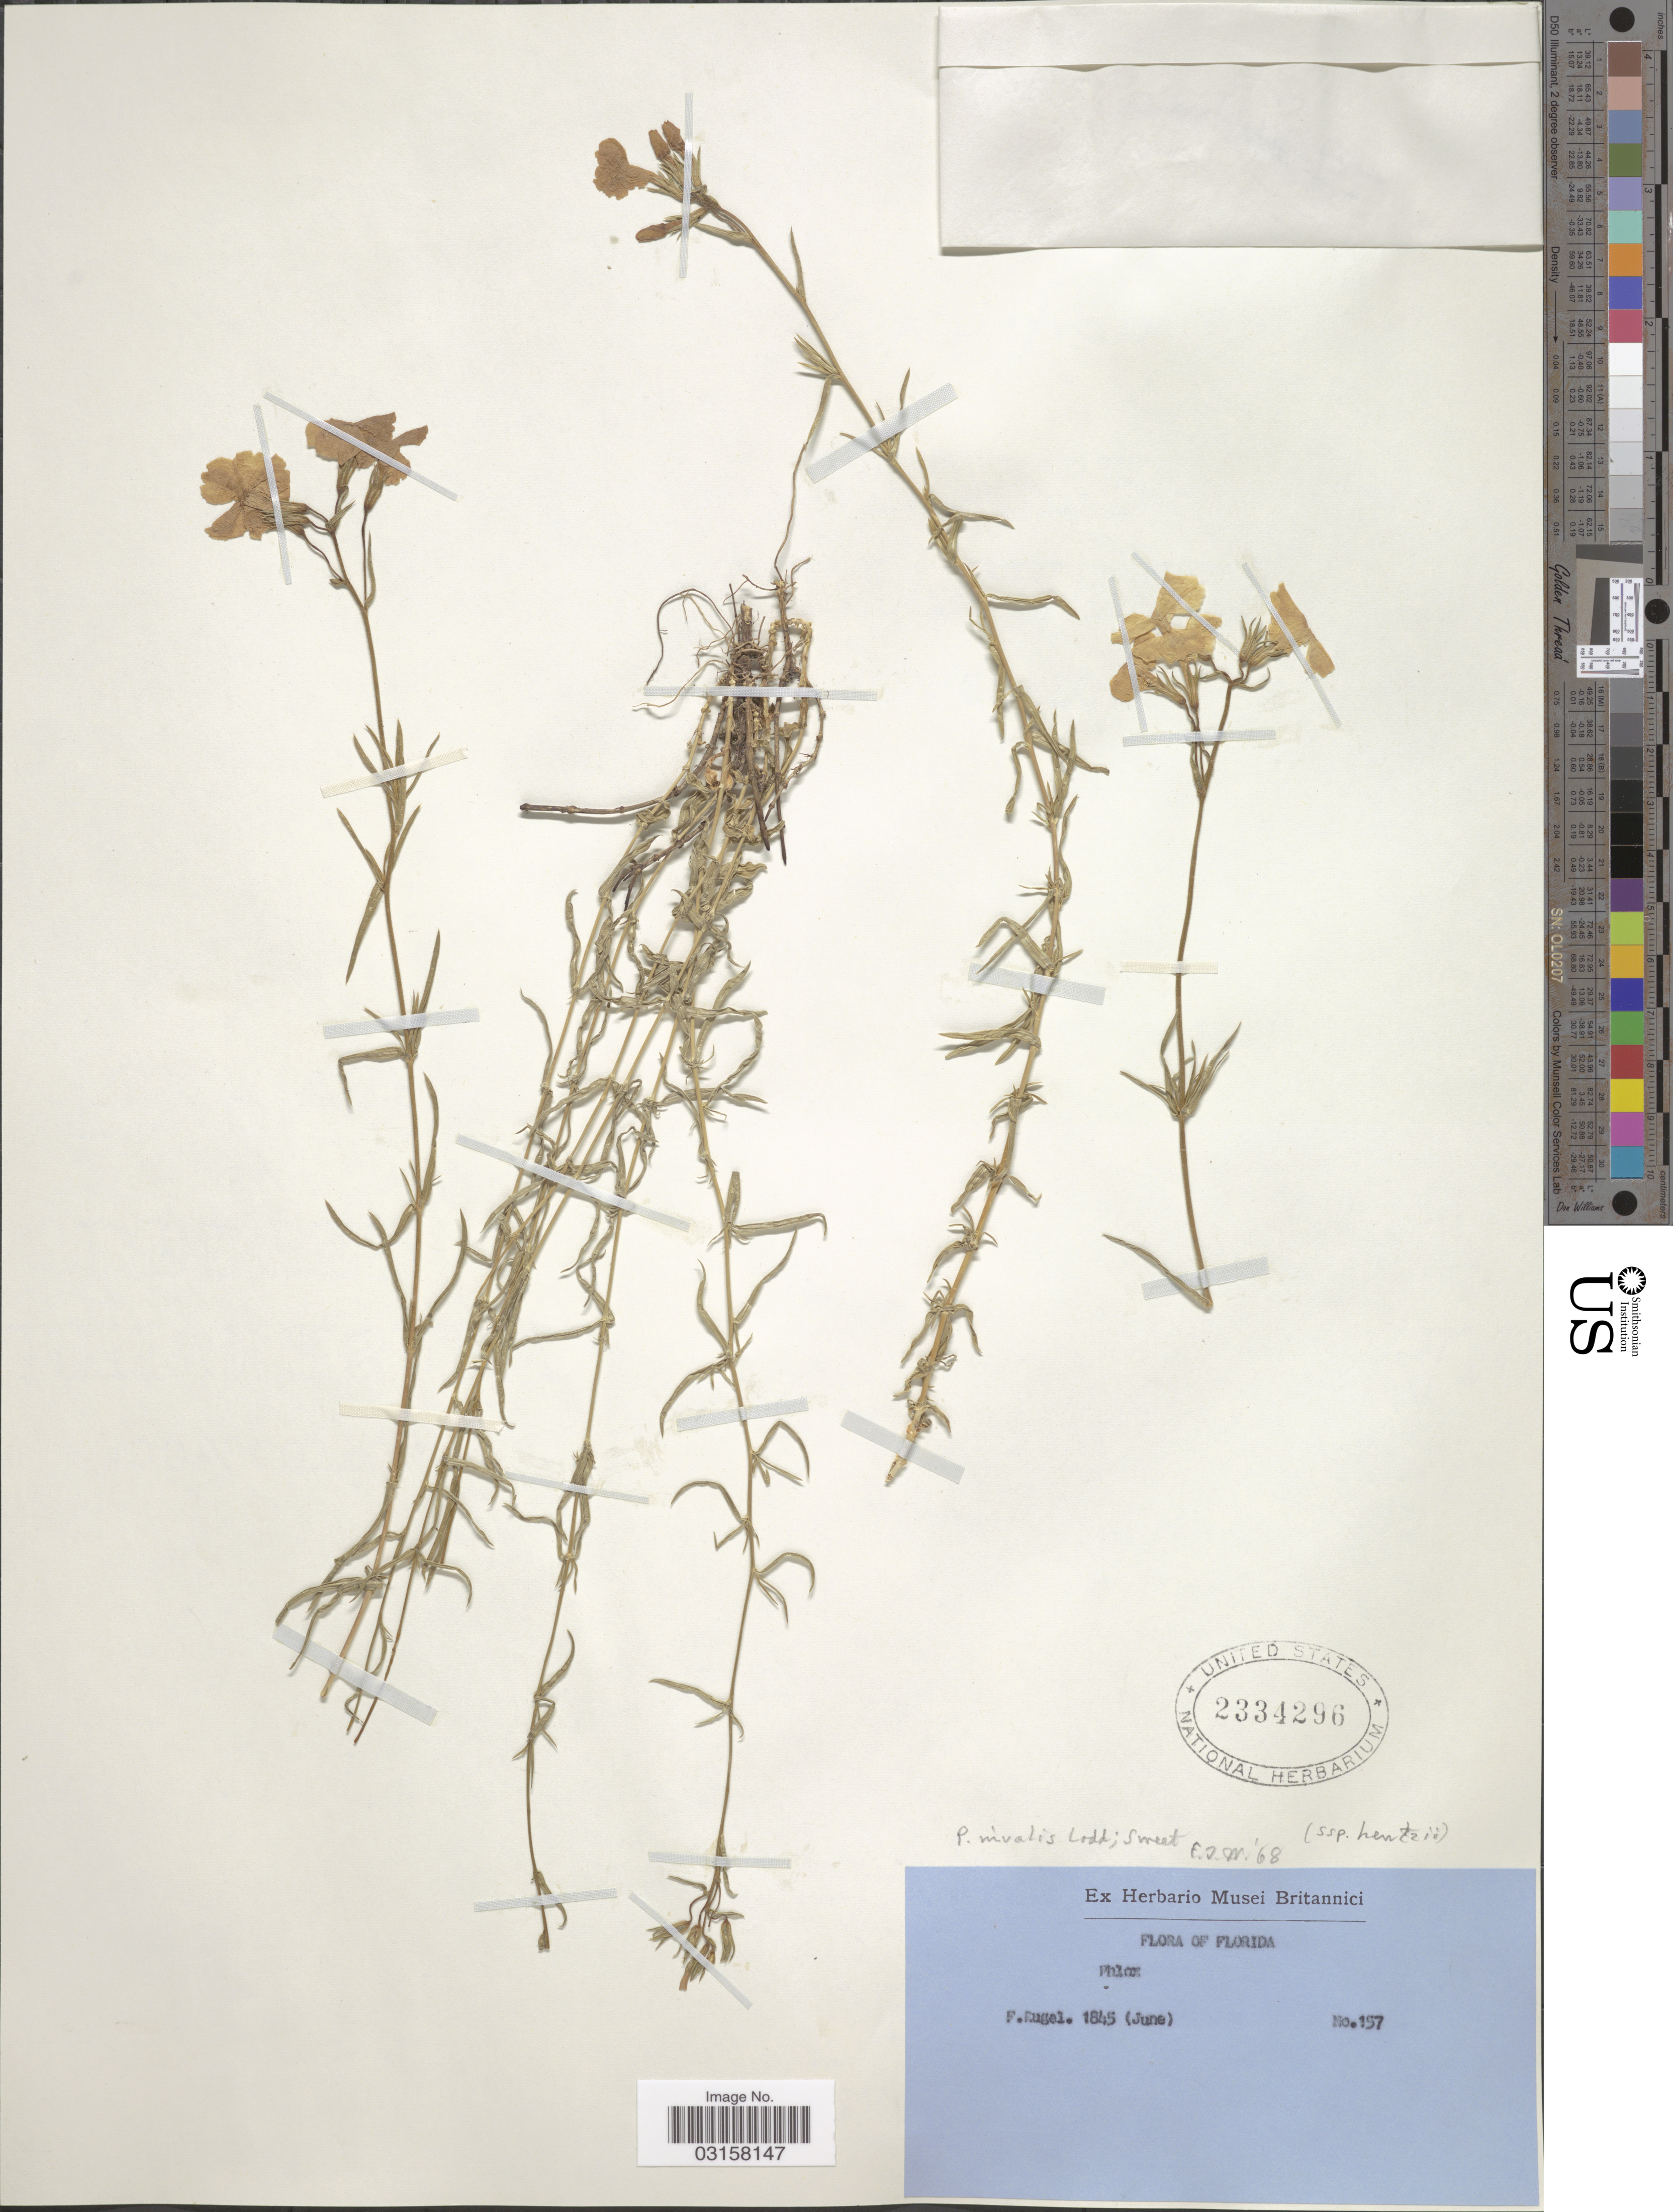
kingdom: Plantae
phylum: Tracheophyta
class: Magnoliopsida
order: Ericales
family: Polemoniaceae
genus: Phlox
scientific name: Phlox nivalis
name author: Lodd. ex Sweet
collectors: F. Rugel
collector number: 157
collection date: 1845-06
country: United States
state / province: Florida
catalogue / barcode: US 2334296